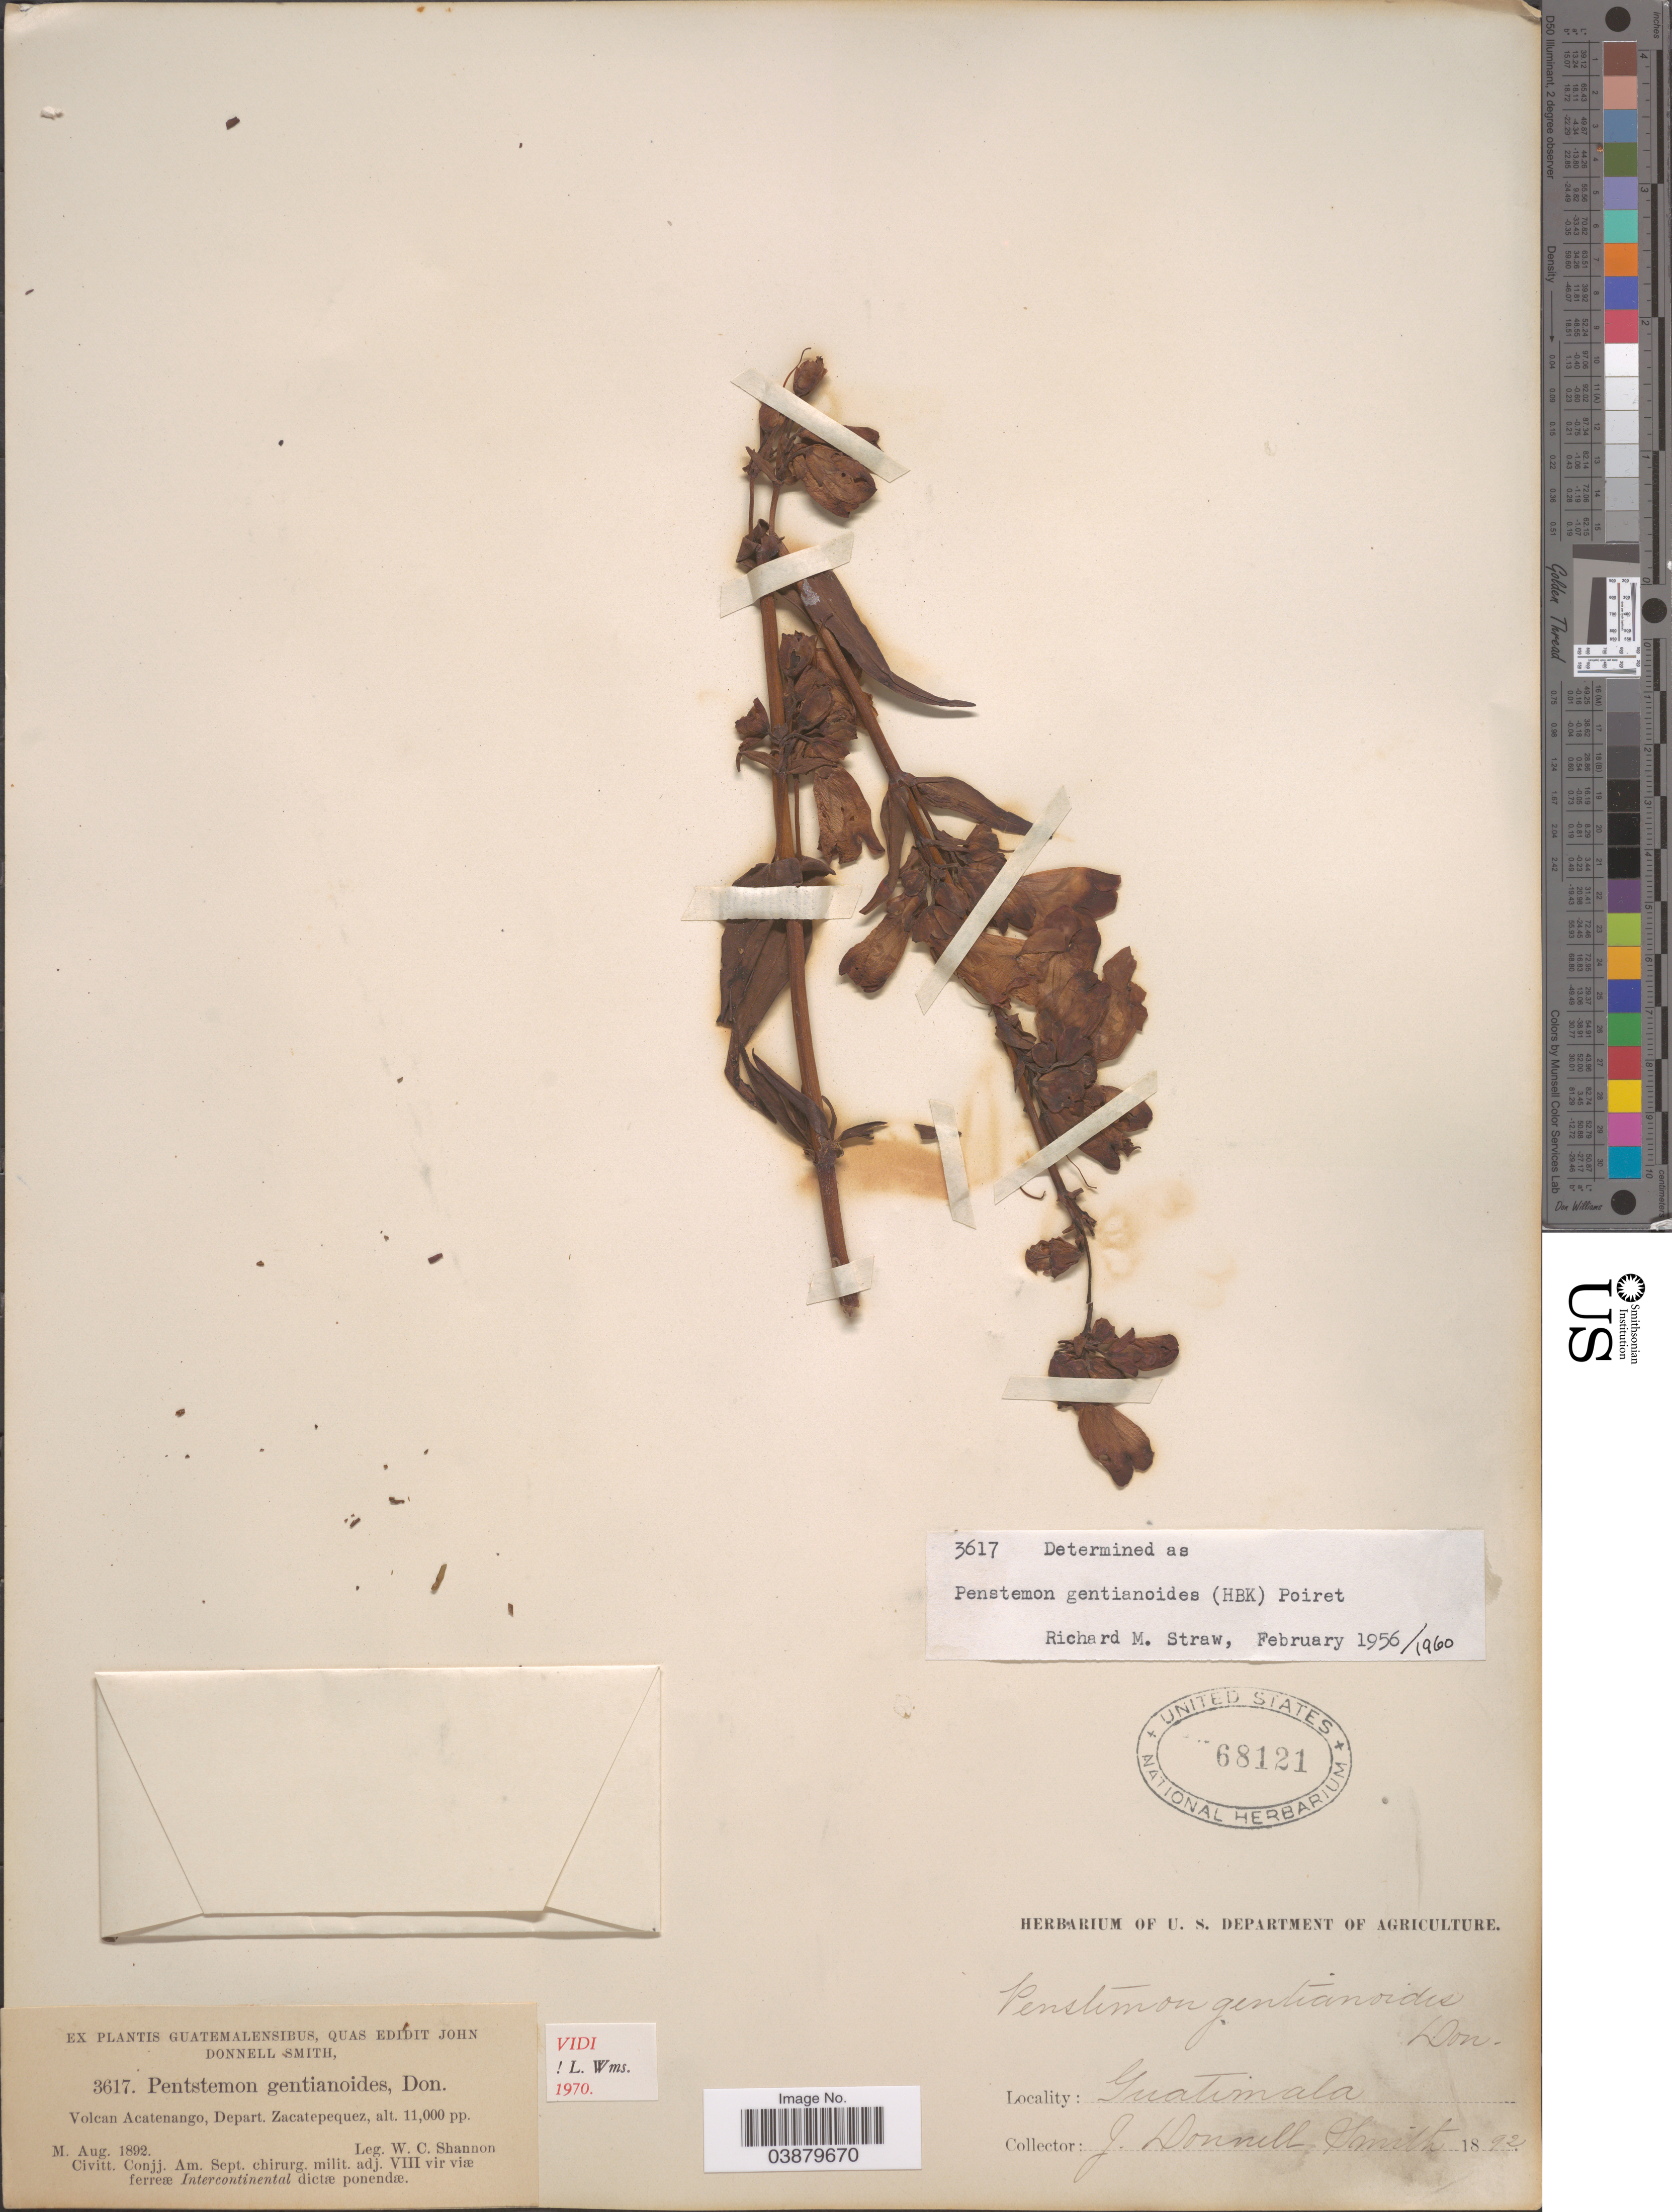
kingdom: Plantae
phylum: Tracheophyta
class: Magnoliopsida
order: Lamiales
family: Plantaginaceae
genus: Penstemon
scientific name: Penstemon gentianoides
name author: (Kunth) Poir.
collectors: J. Donnell Smith & W. C. Shannon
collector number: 3617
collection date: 1892-08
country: Guatemala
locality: Volcan Acatenango, Depart. Zacatepequez.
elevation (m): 3353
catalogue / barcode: US 68121